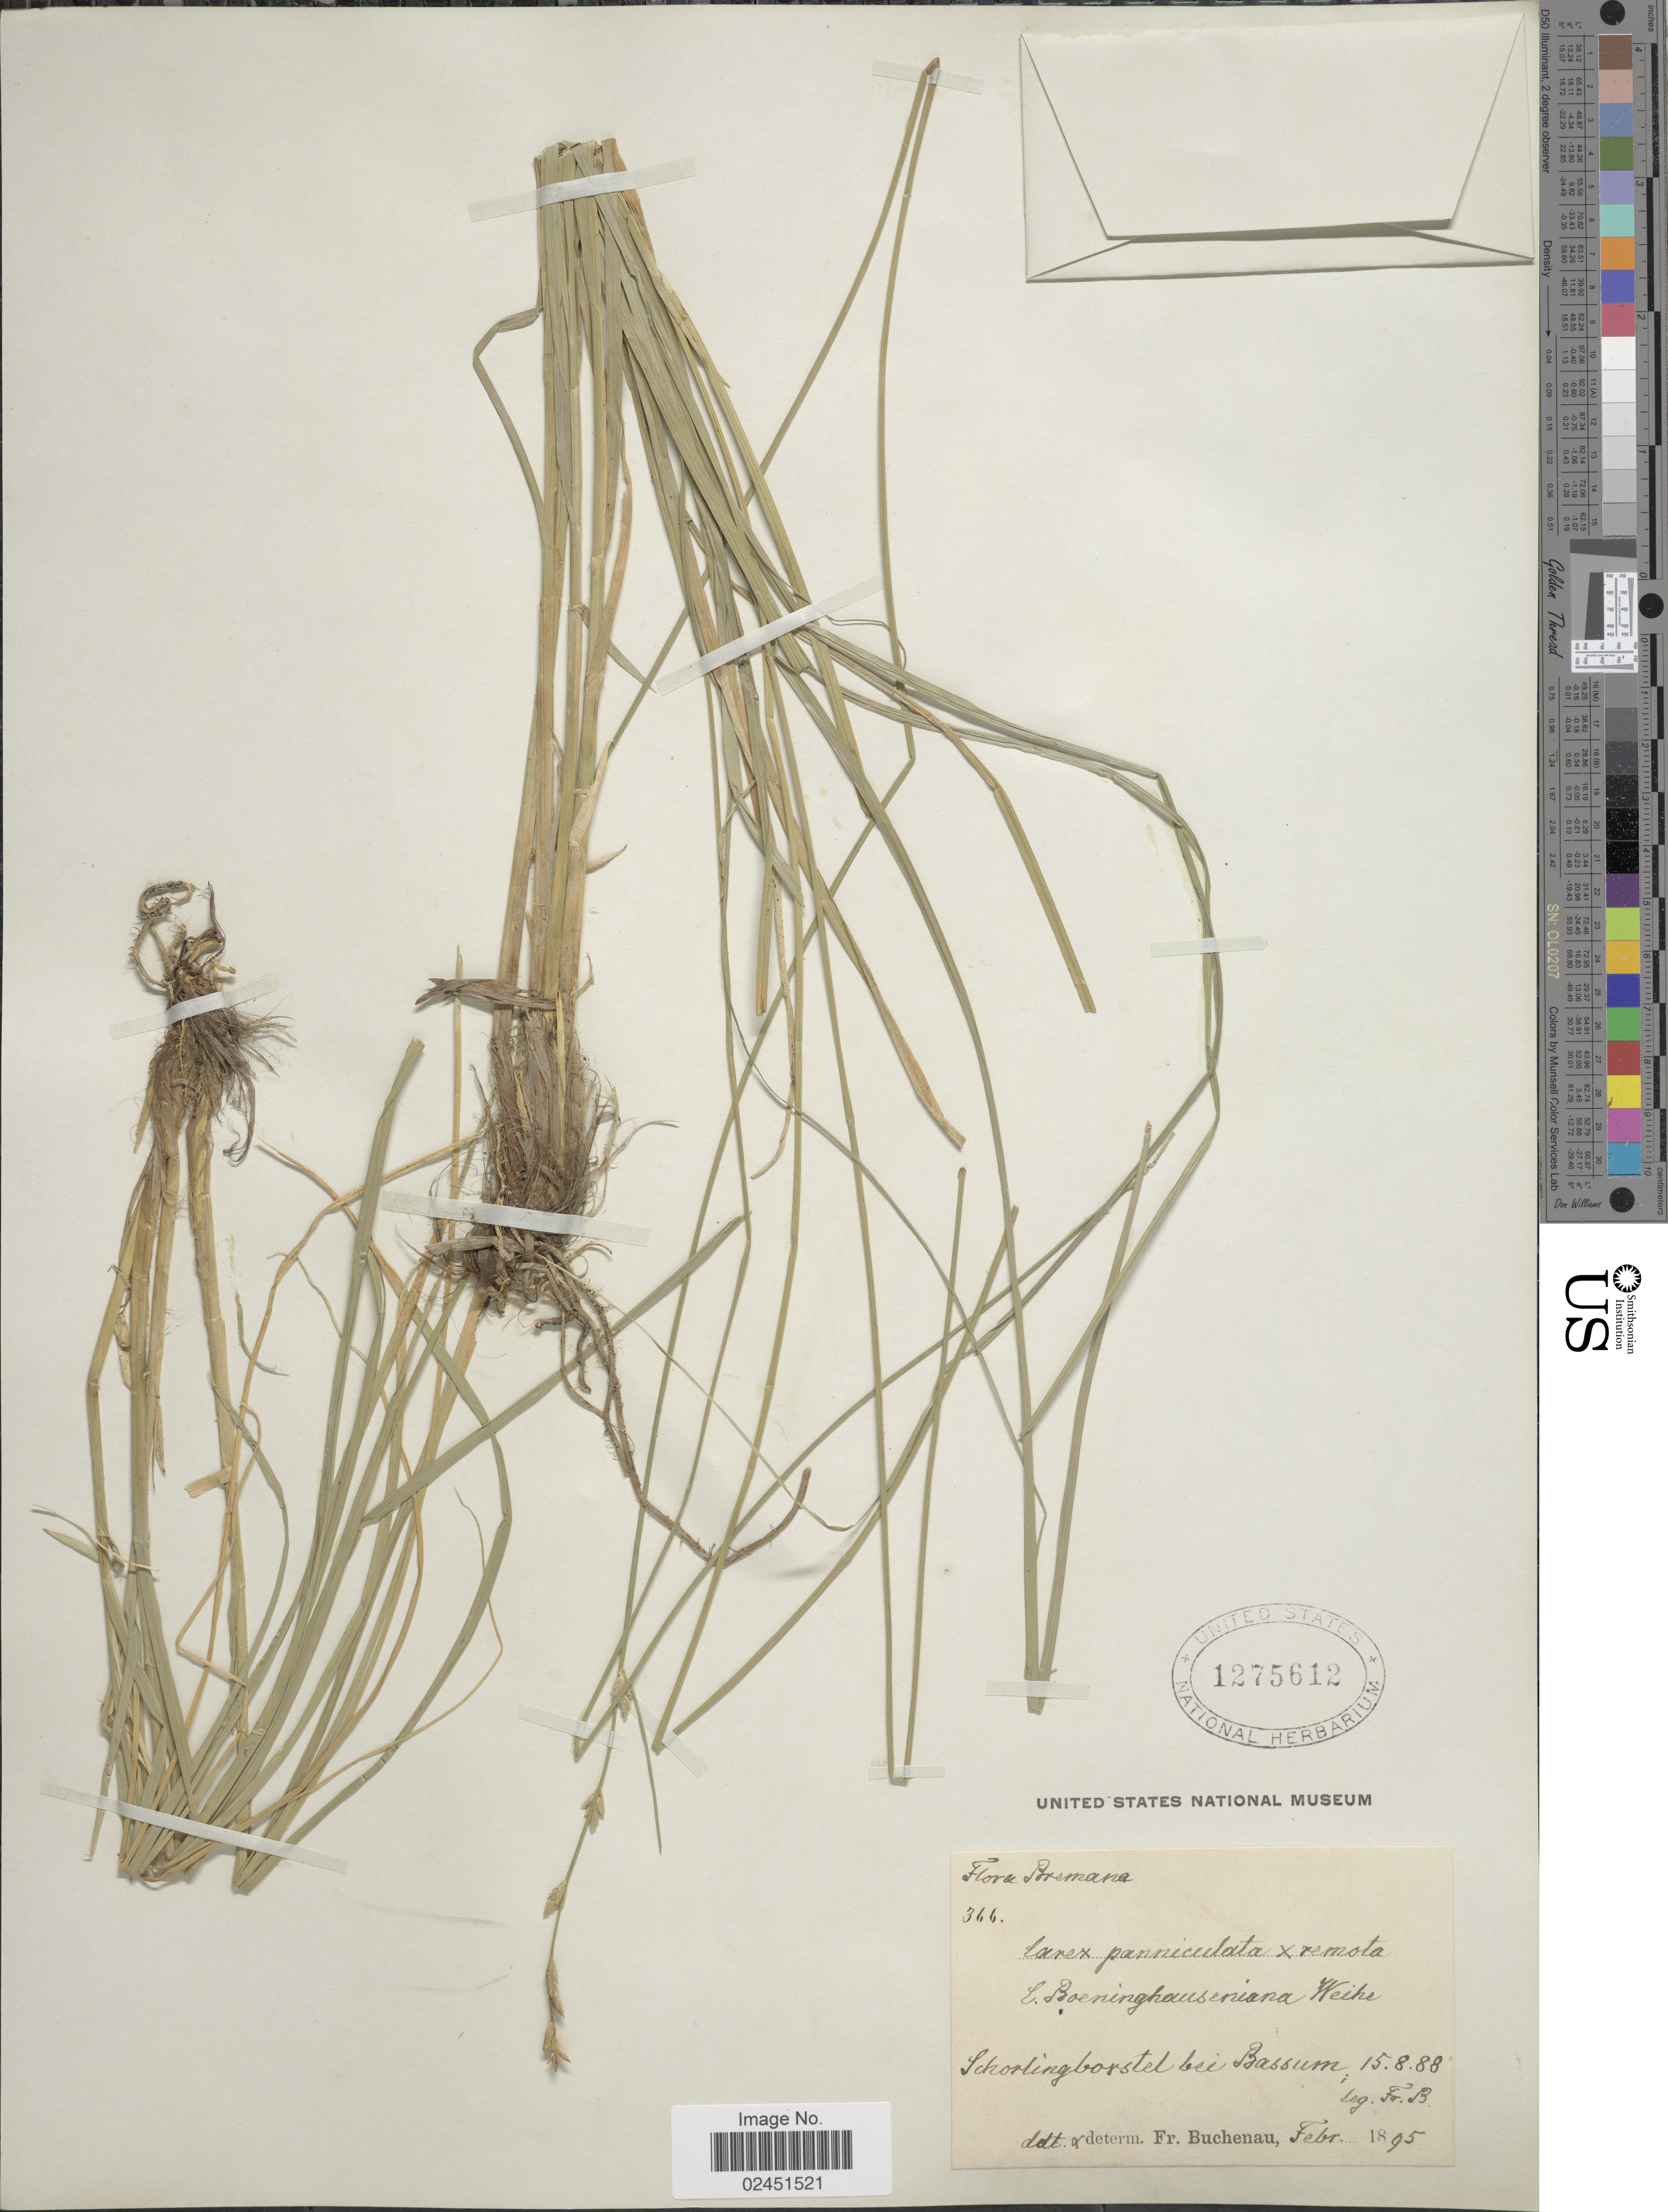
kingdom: Plantae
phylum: Tracheophyta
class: Liliopsida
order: Poales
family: Cyperaceae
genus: Carex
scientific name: Carex paniculata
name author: L.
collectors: F. Buchenau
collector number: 366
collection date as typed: Transcribed d/m/y: 15/8/88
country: Germany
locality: Bremana. Schorlingborstel bei Bassum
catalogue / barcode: US 1275612